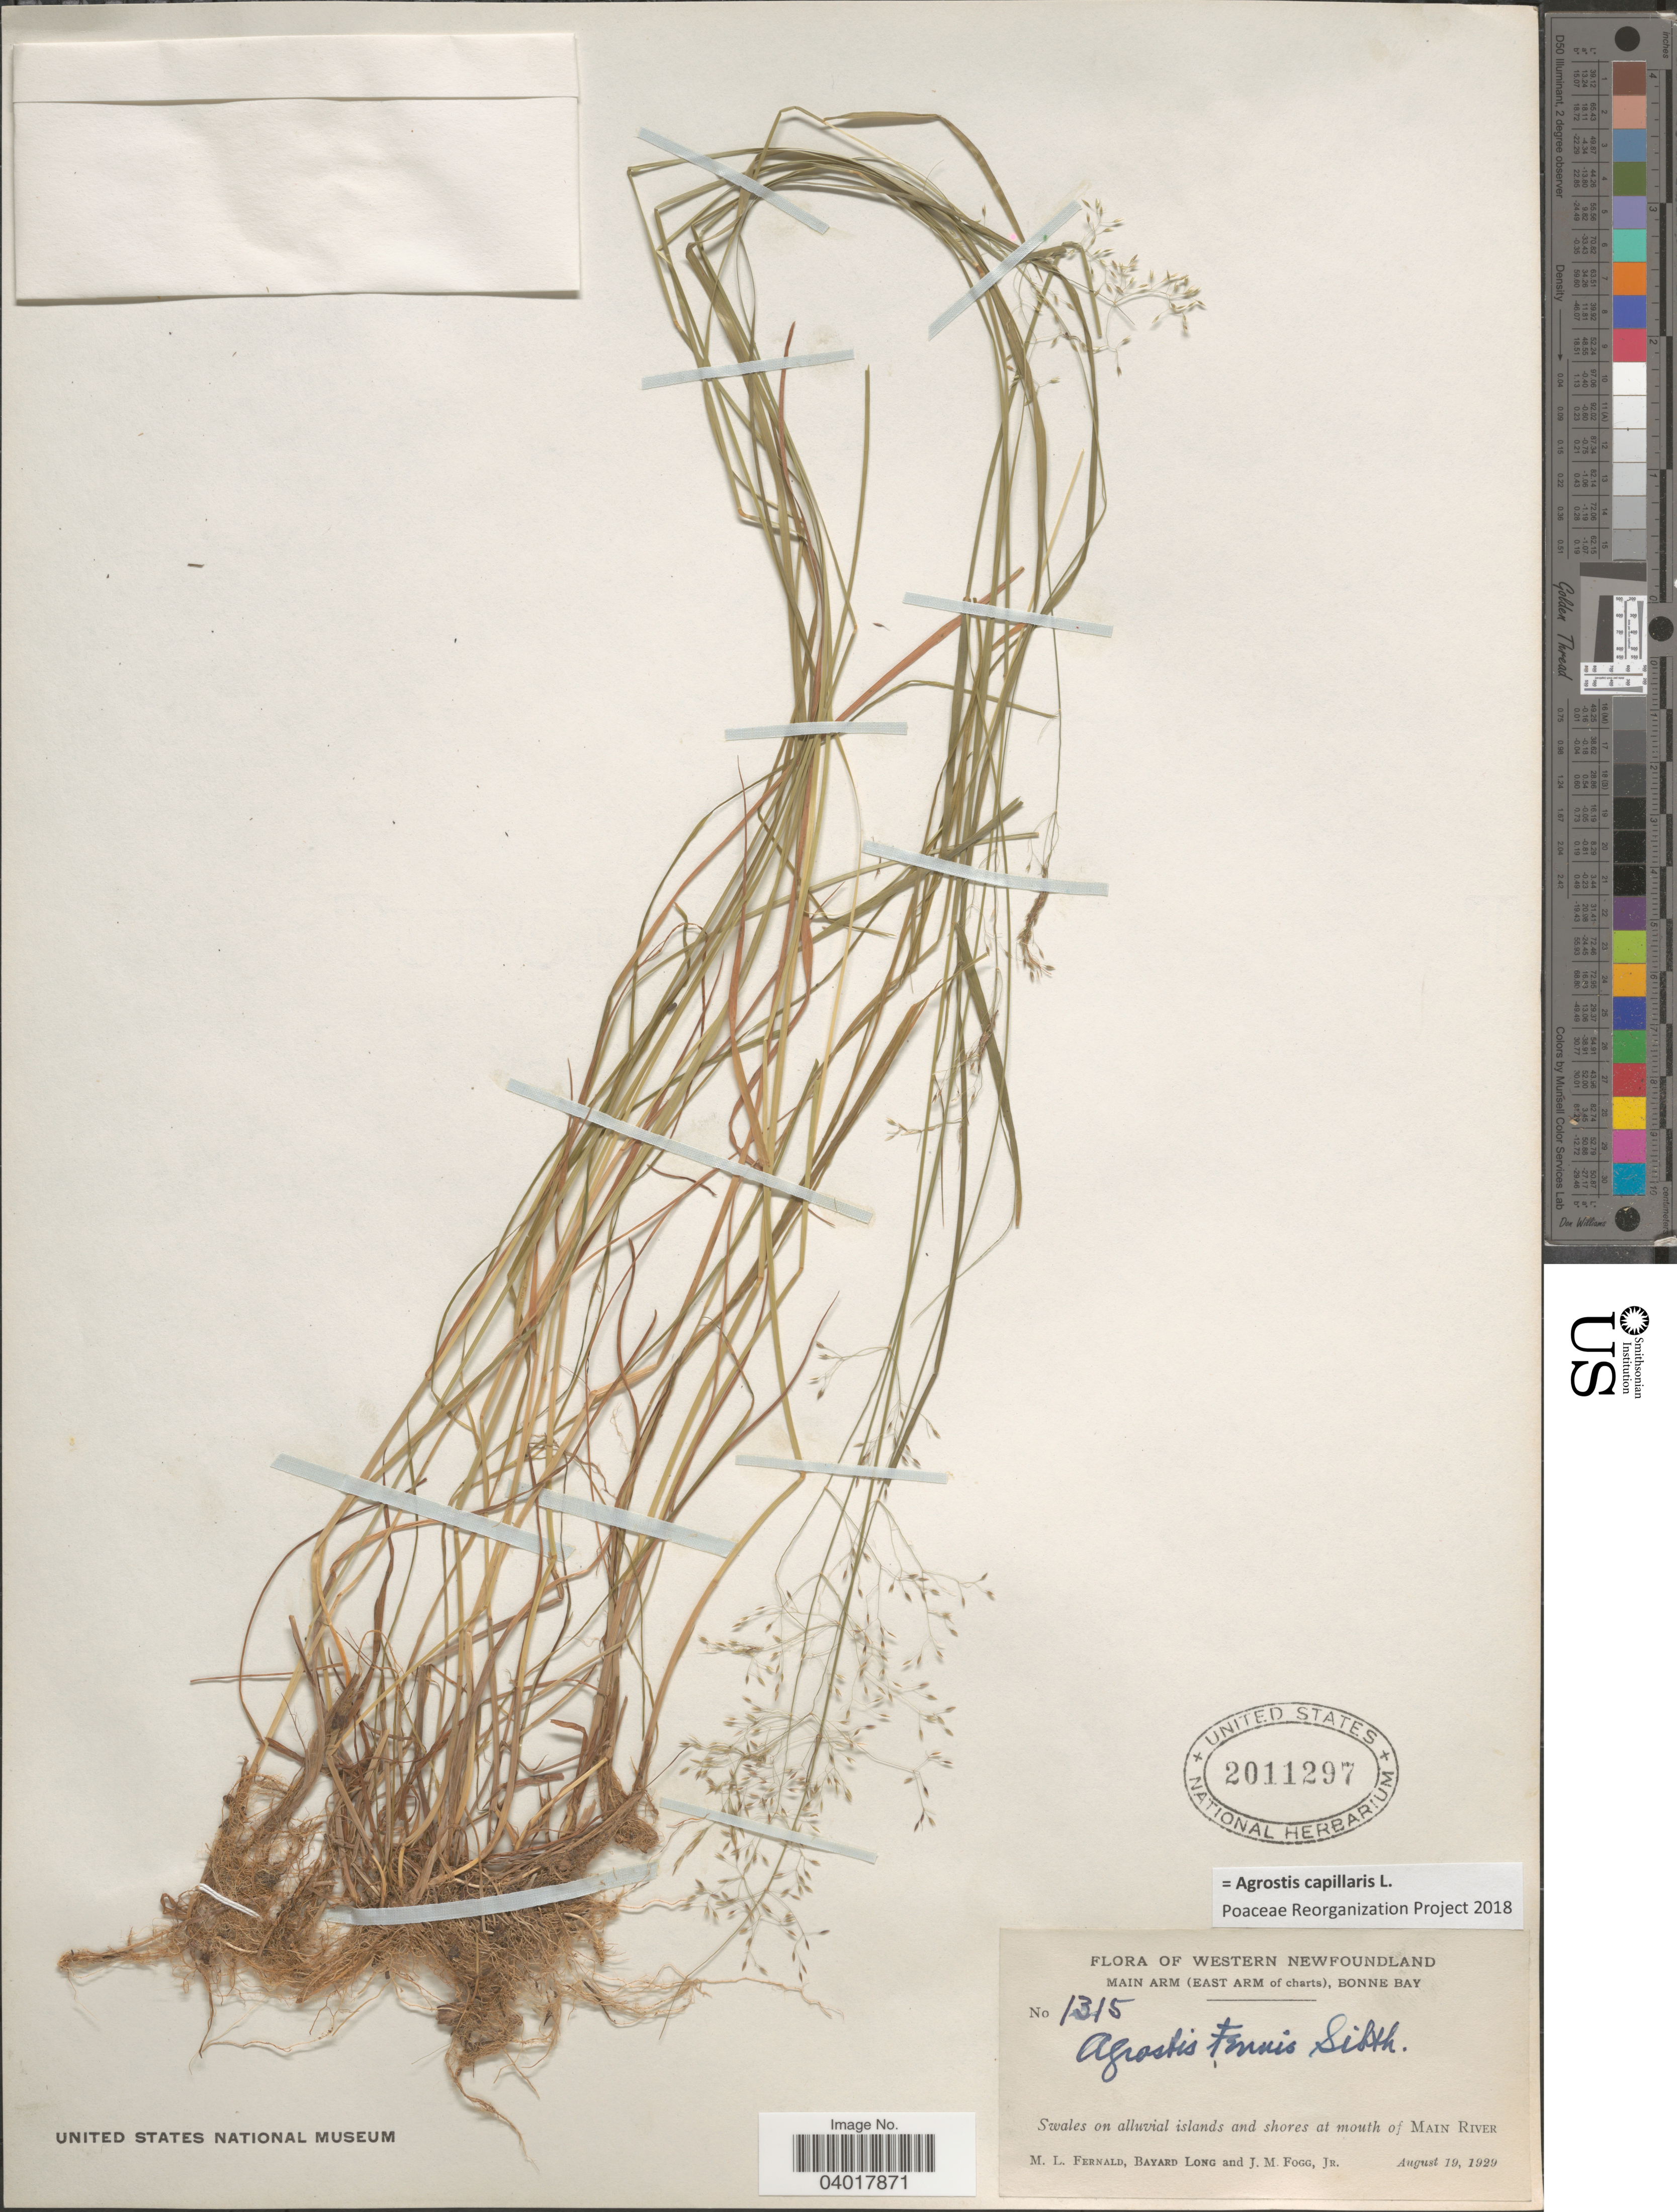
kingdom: Plantae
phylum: Tracheophyta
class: Liliopsida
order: Poales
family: Poaceae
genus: Agrostis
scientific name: Agrostis capillaris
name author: L.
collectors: M. L. Fernald, B. Long & J. Fogg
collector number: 1315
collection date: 1929-08-19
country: Canada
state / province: Newfoundland and Labrador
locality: Western Newfoundland. Main Arm (East Arm of charts), Bonne Bay. Swales on alluvial islands and shores at mouth of Main River.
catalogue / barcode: US 2011297